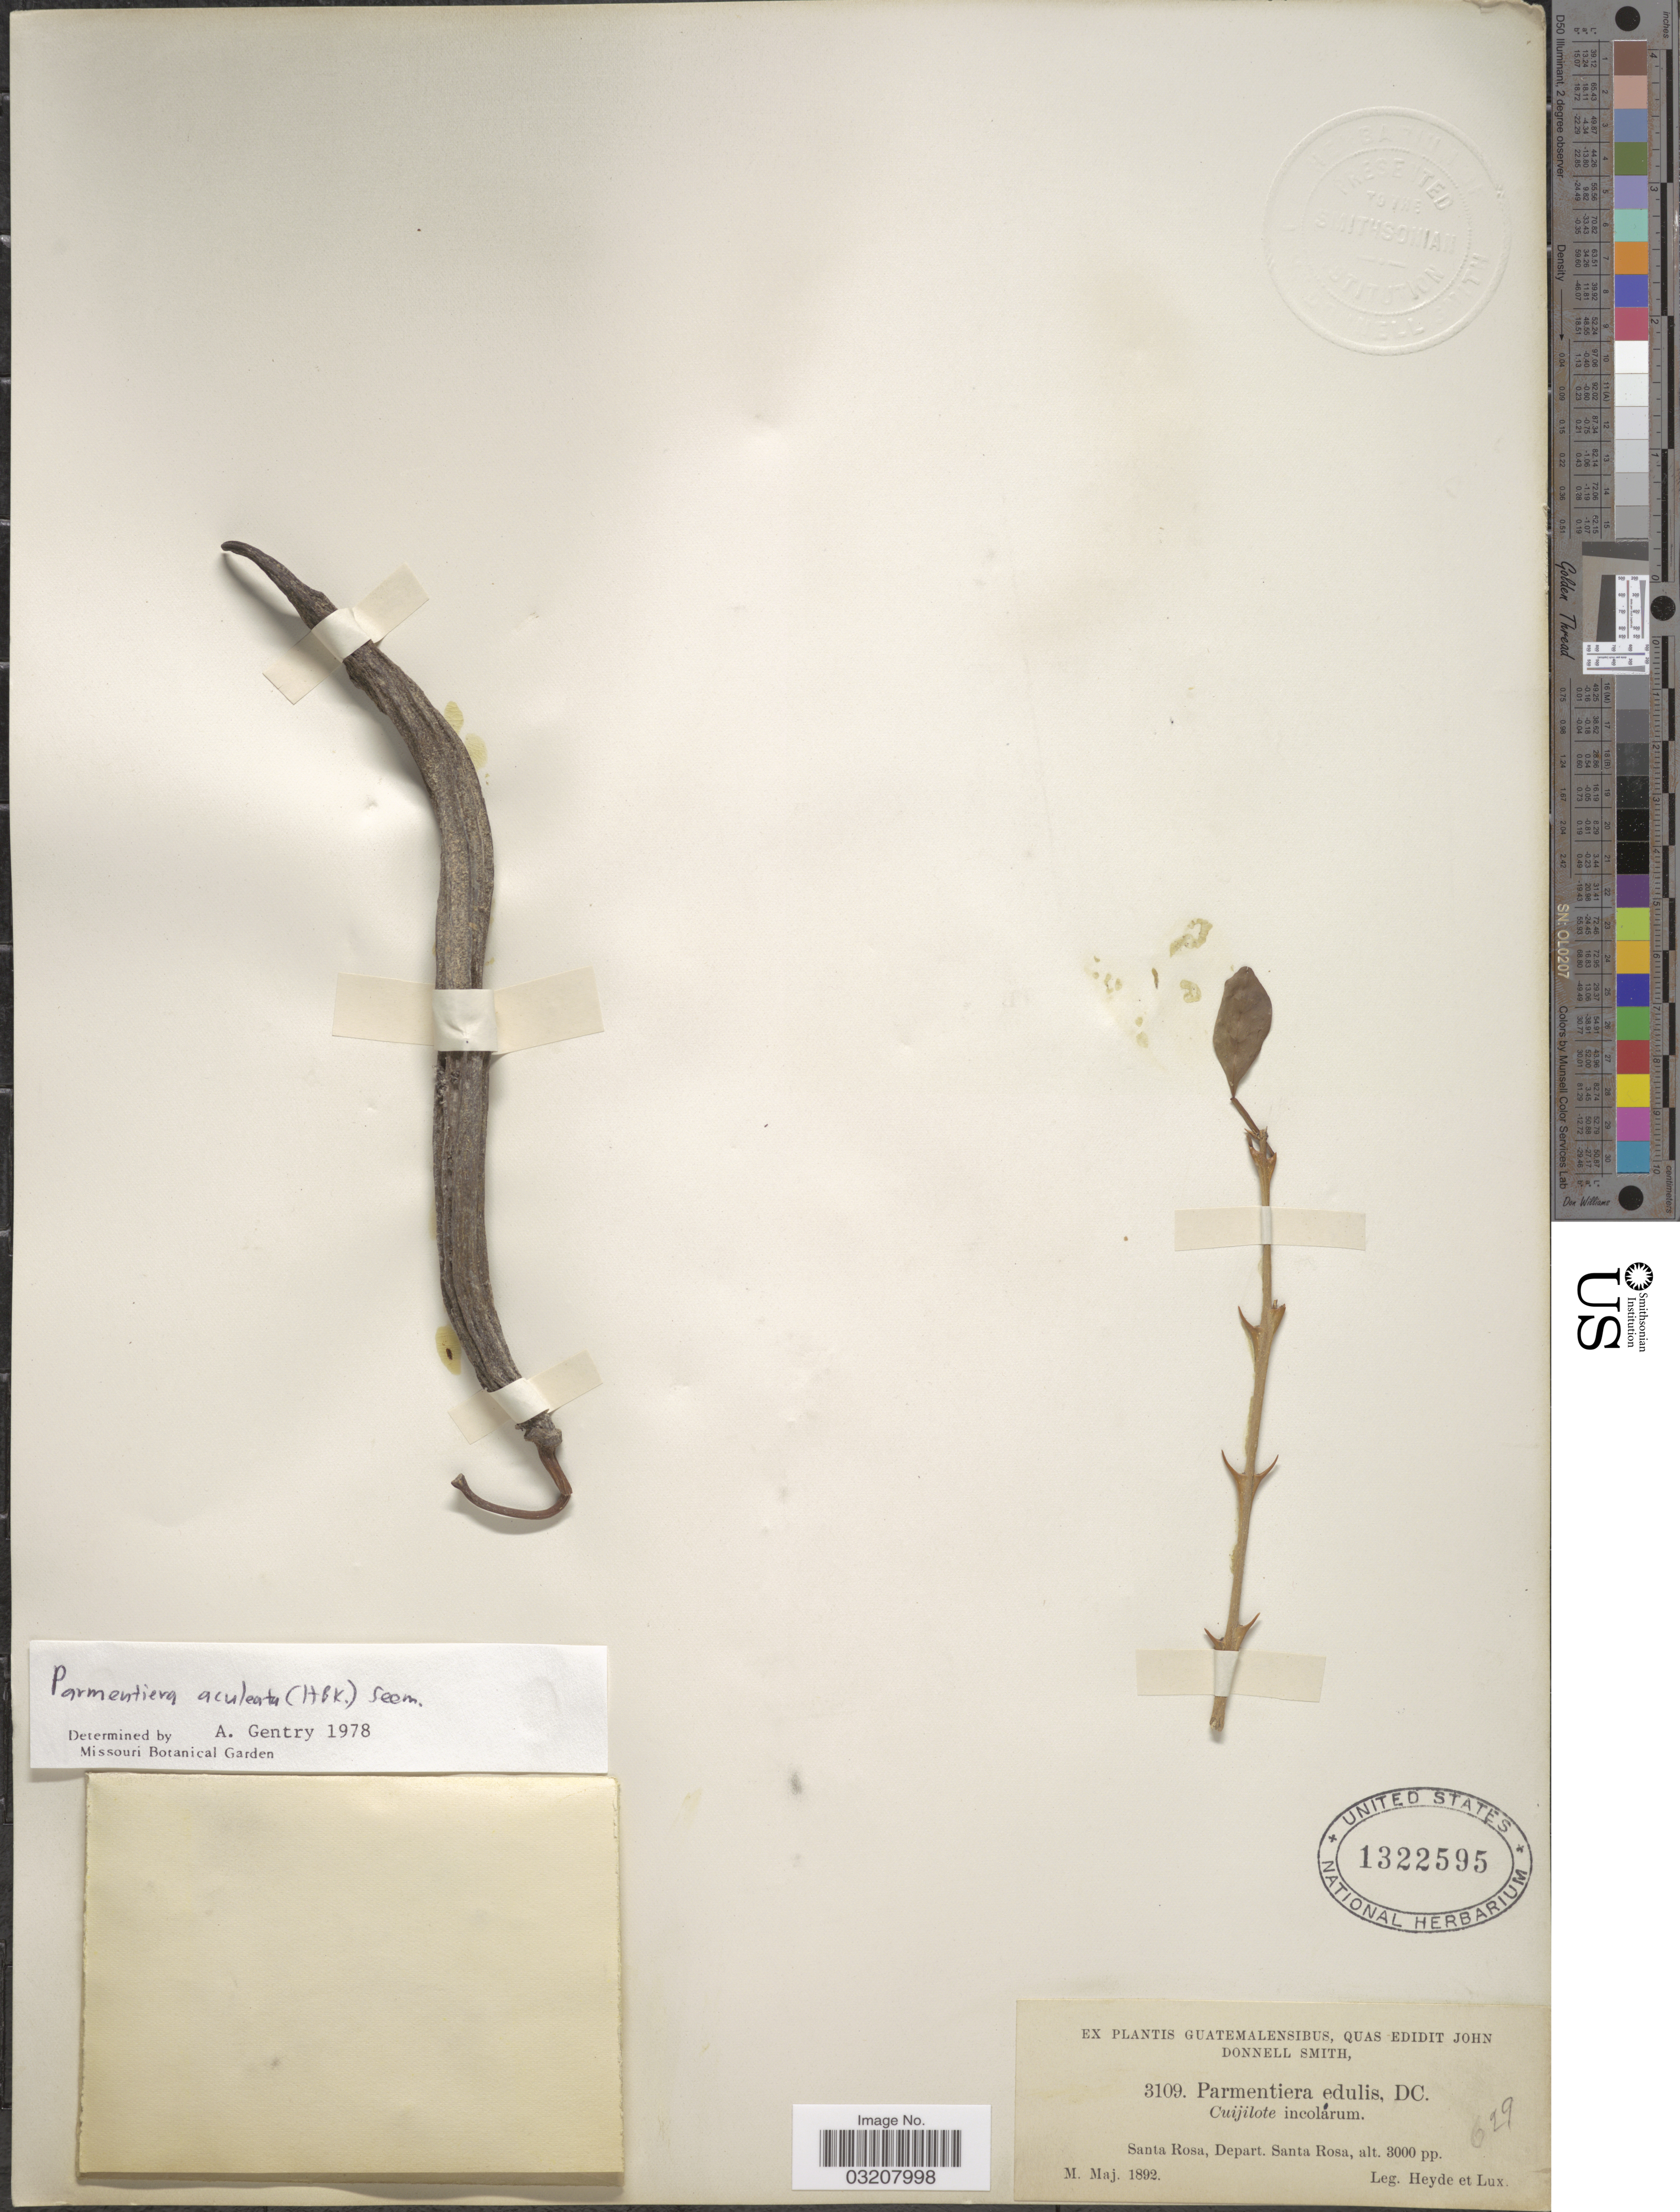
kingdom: Plantae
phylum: Tracheophyta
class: Magnoliopsida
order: Lamiales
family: Bignoniaceae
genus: Parmentiera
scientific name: Parmentiera aculeata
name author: (Kunth) Seem.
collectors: Heyde & Lux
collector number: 3109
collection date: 1892-05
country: Guatemala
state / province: Santa Rosa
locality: Depart. Santa Rosa.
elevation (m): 914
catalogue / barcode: US 1322959